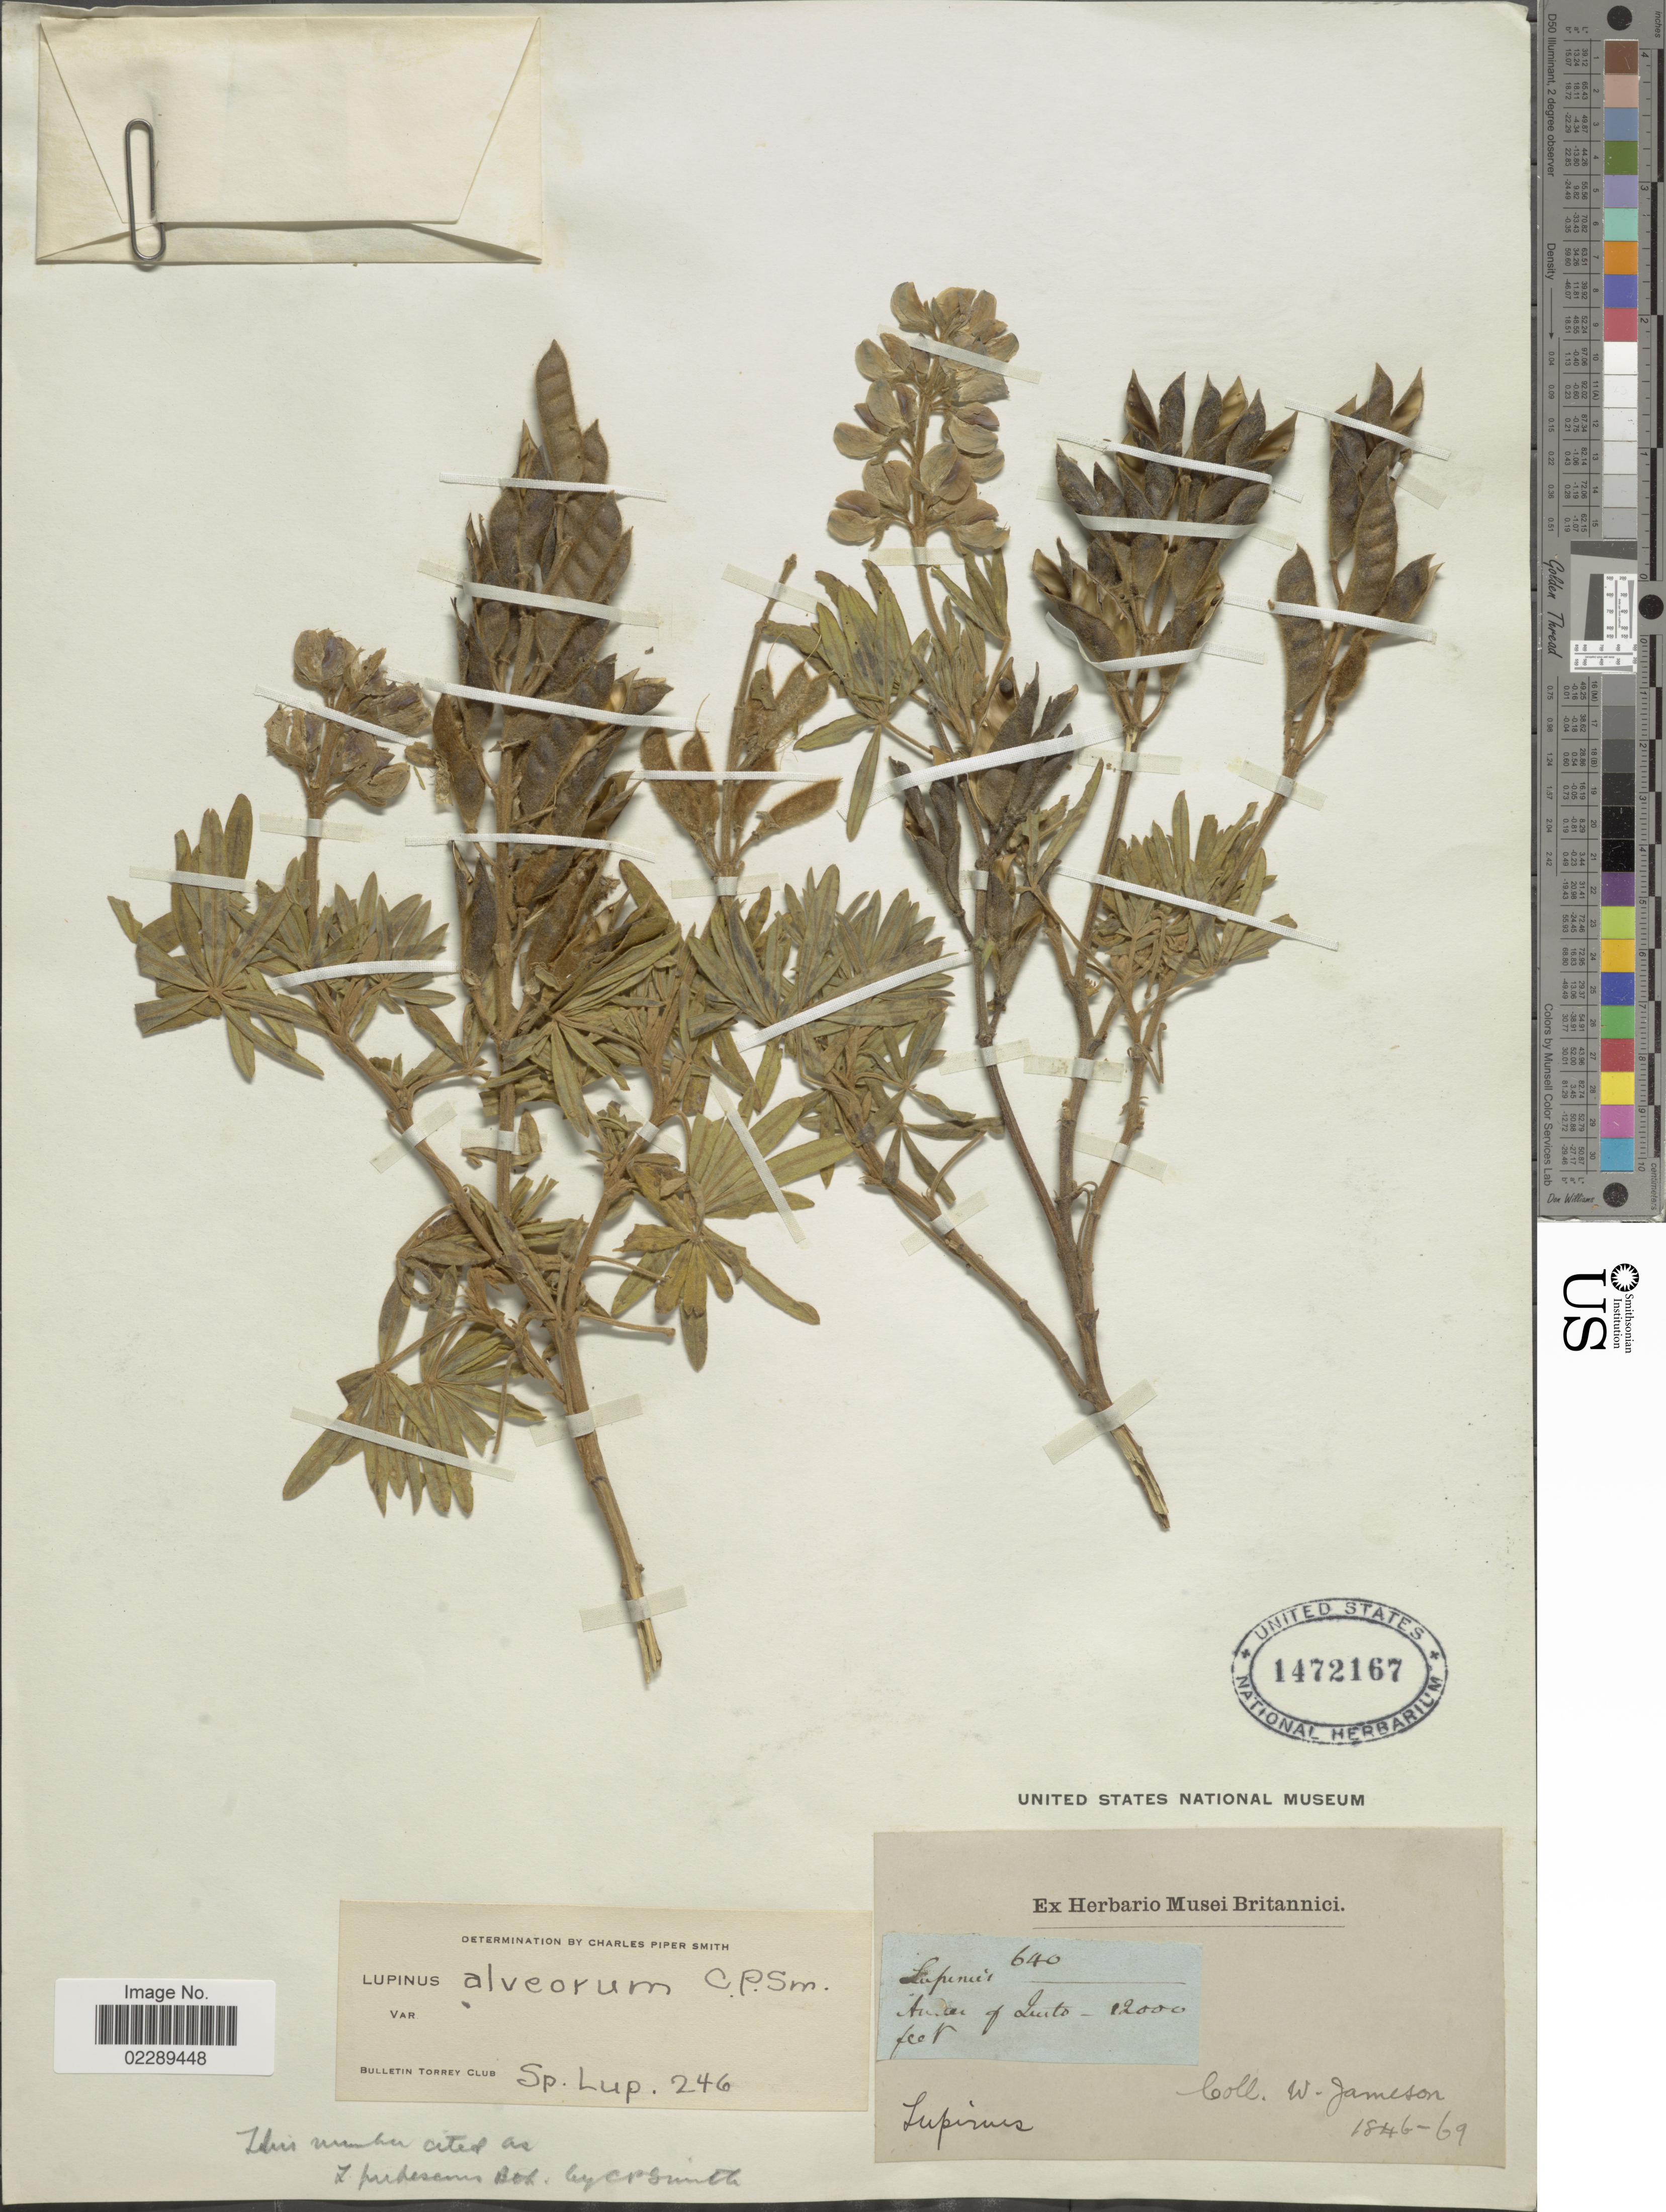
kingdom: Plantae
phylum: Tracheophyta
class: Magnoliopsida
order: Fabales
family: Fabaceae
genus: Lupinus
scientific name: Lupinus alveorum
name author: C.P. Sm.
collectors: W. Jameson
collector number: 640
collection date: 1846/1869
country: Ecuador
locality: Andes of Quito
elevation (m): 3658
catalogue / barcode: US 1472167